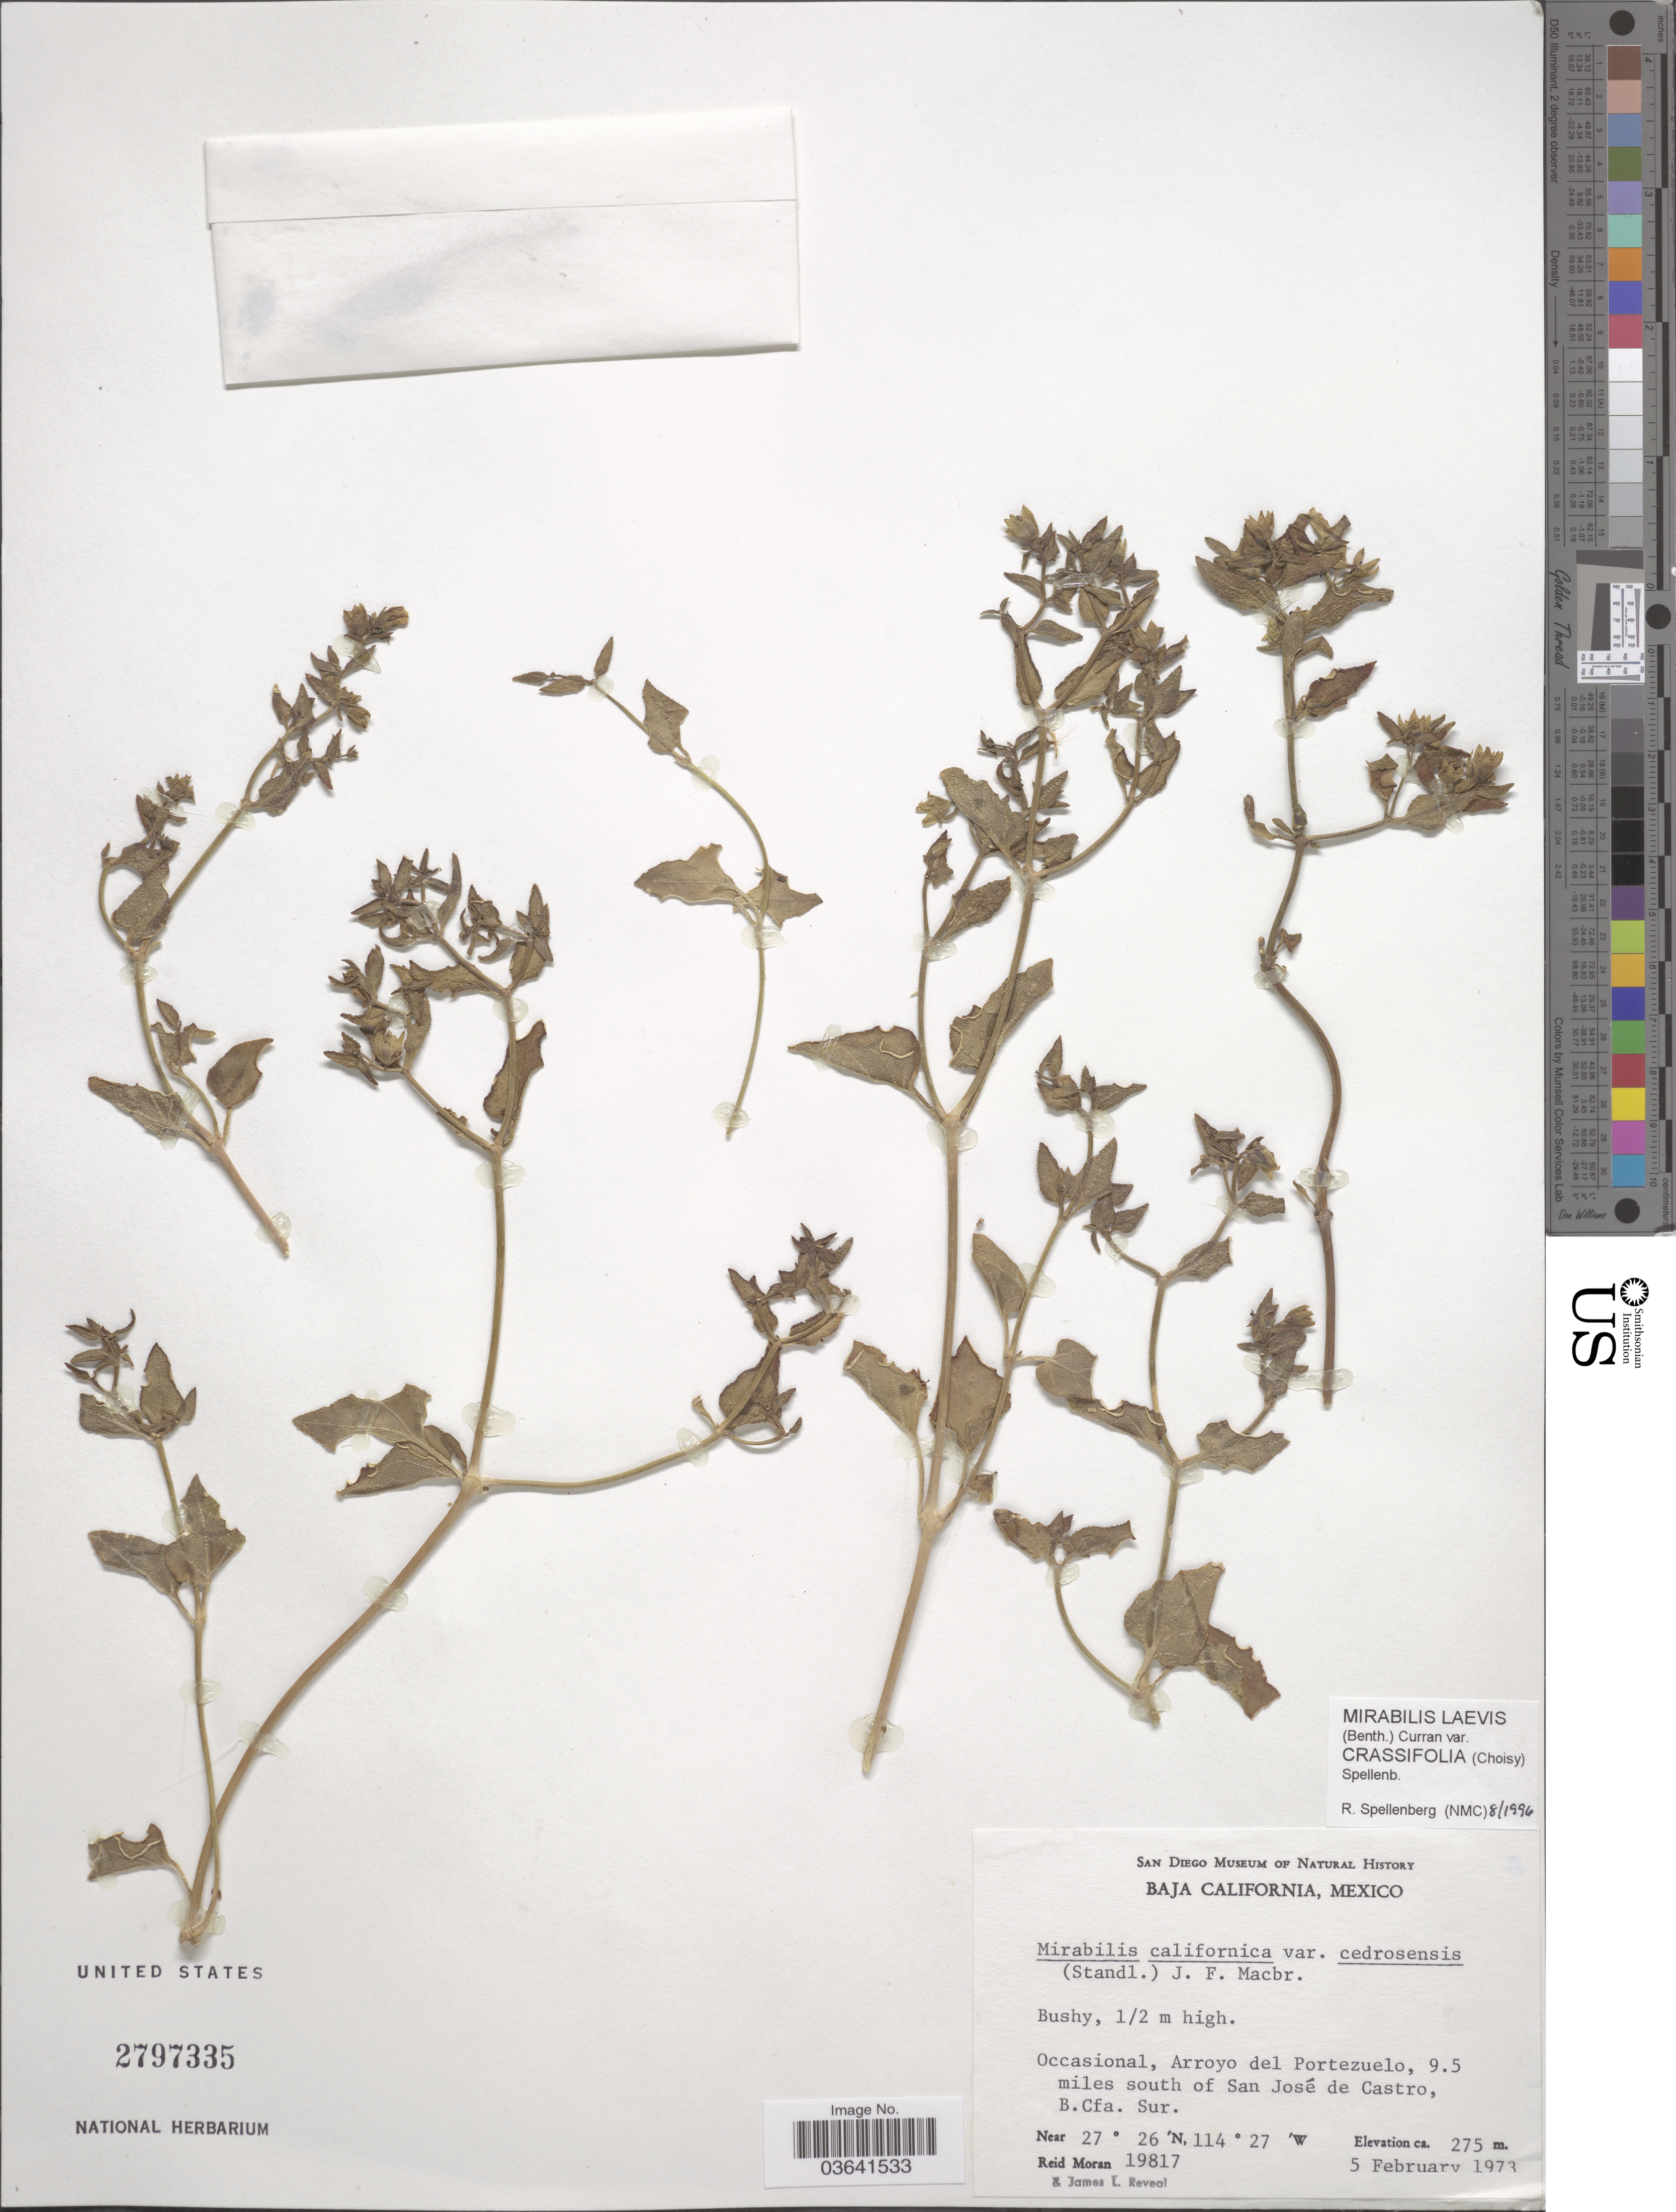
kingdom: Plantae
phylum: Tracheophyta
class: Magnoliopsida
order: Caryophyllales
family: Nyctaginaceae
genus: Mirabilis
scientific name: Mirabilis laevis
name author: (Benth.) Curran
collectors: R. Moran & J. L. Reveal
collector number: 19817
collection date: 1973-02-05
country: Mexico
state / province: Baja California Sur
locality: Arroyo del Portezuelo, 9.5 miles south of San José de Castro, B.Cfa. Sur.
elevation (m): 275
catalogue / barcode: US 2797335